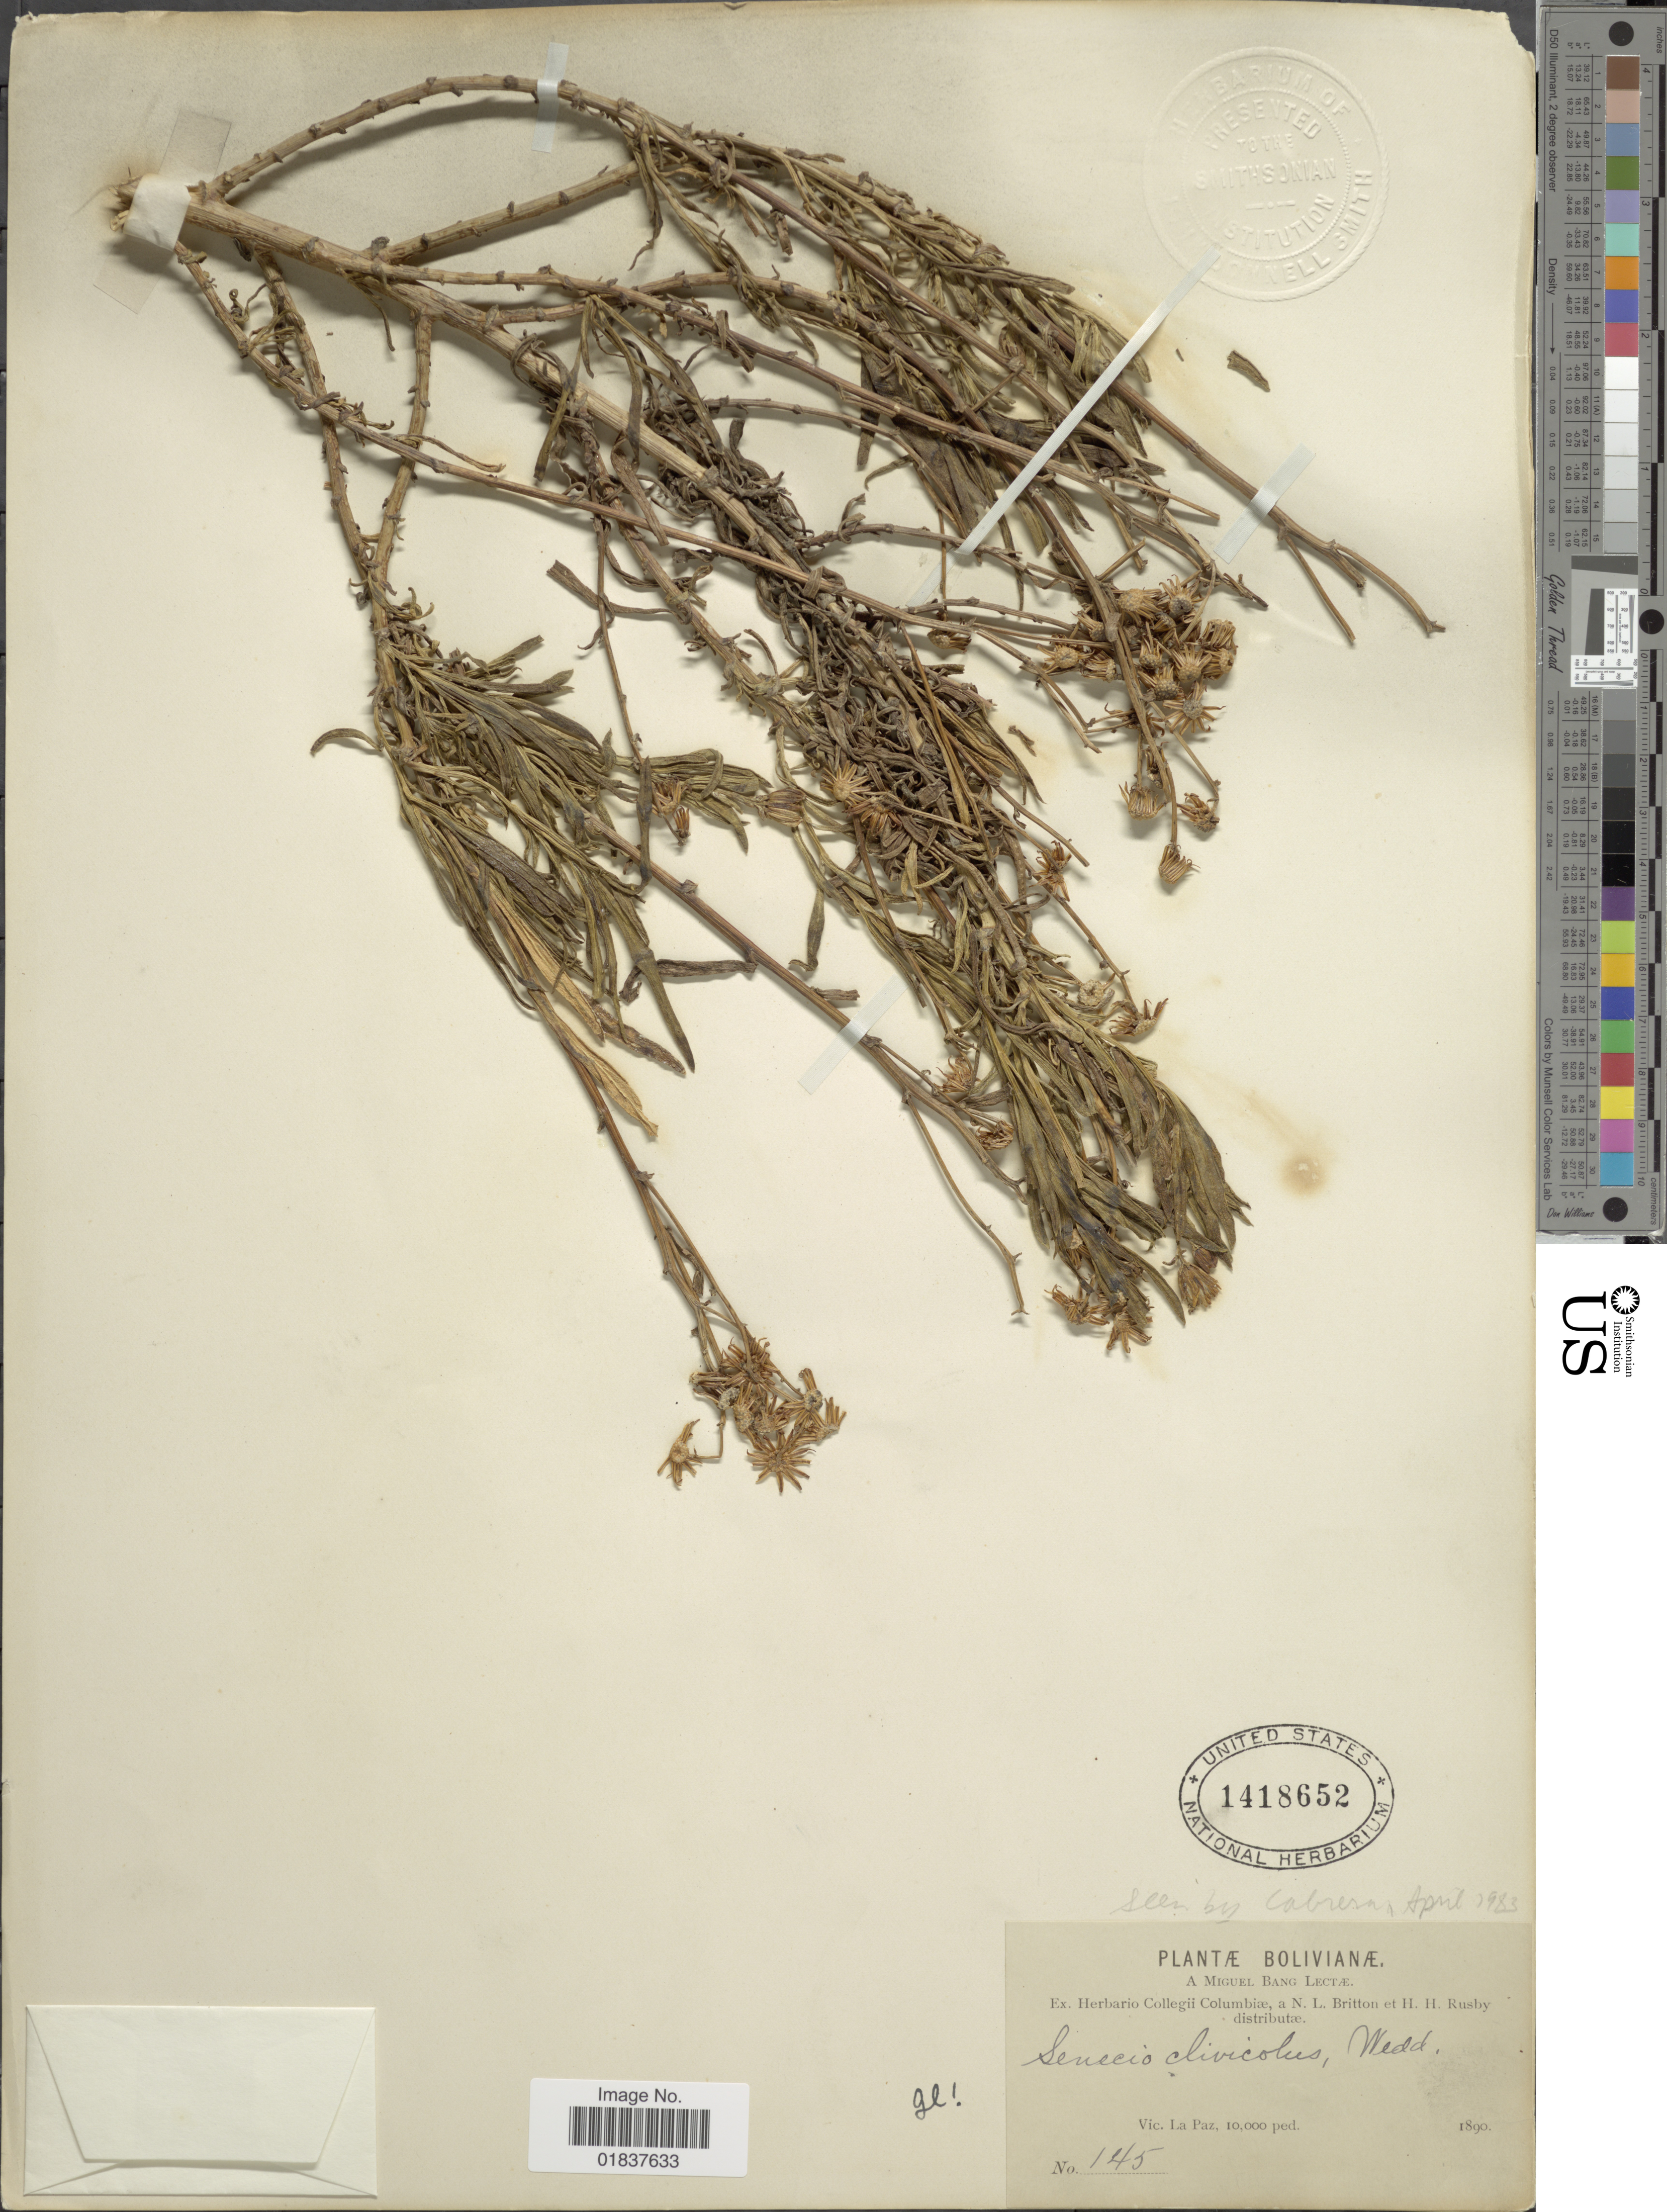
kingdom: Plantae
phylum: Tracheophyta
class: Magnoliopsida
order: Asterales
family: Asteraceae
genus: Senecio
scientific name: Senecio clivicola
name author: Wedd.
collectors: M. Bang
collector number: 145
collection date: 1890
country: Bolivia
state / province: La Paz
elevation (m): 3048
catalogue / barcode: US 1418652